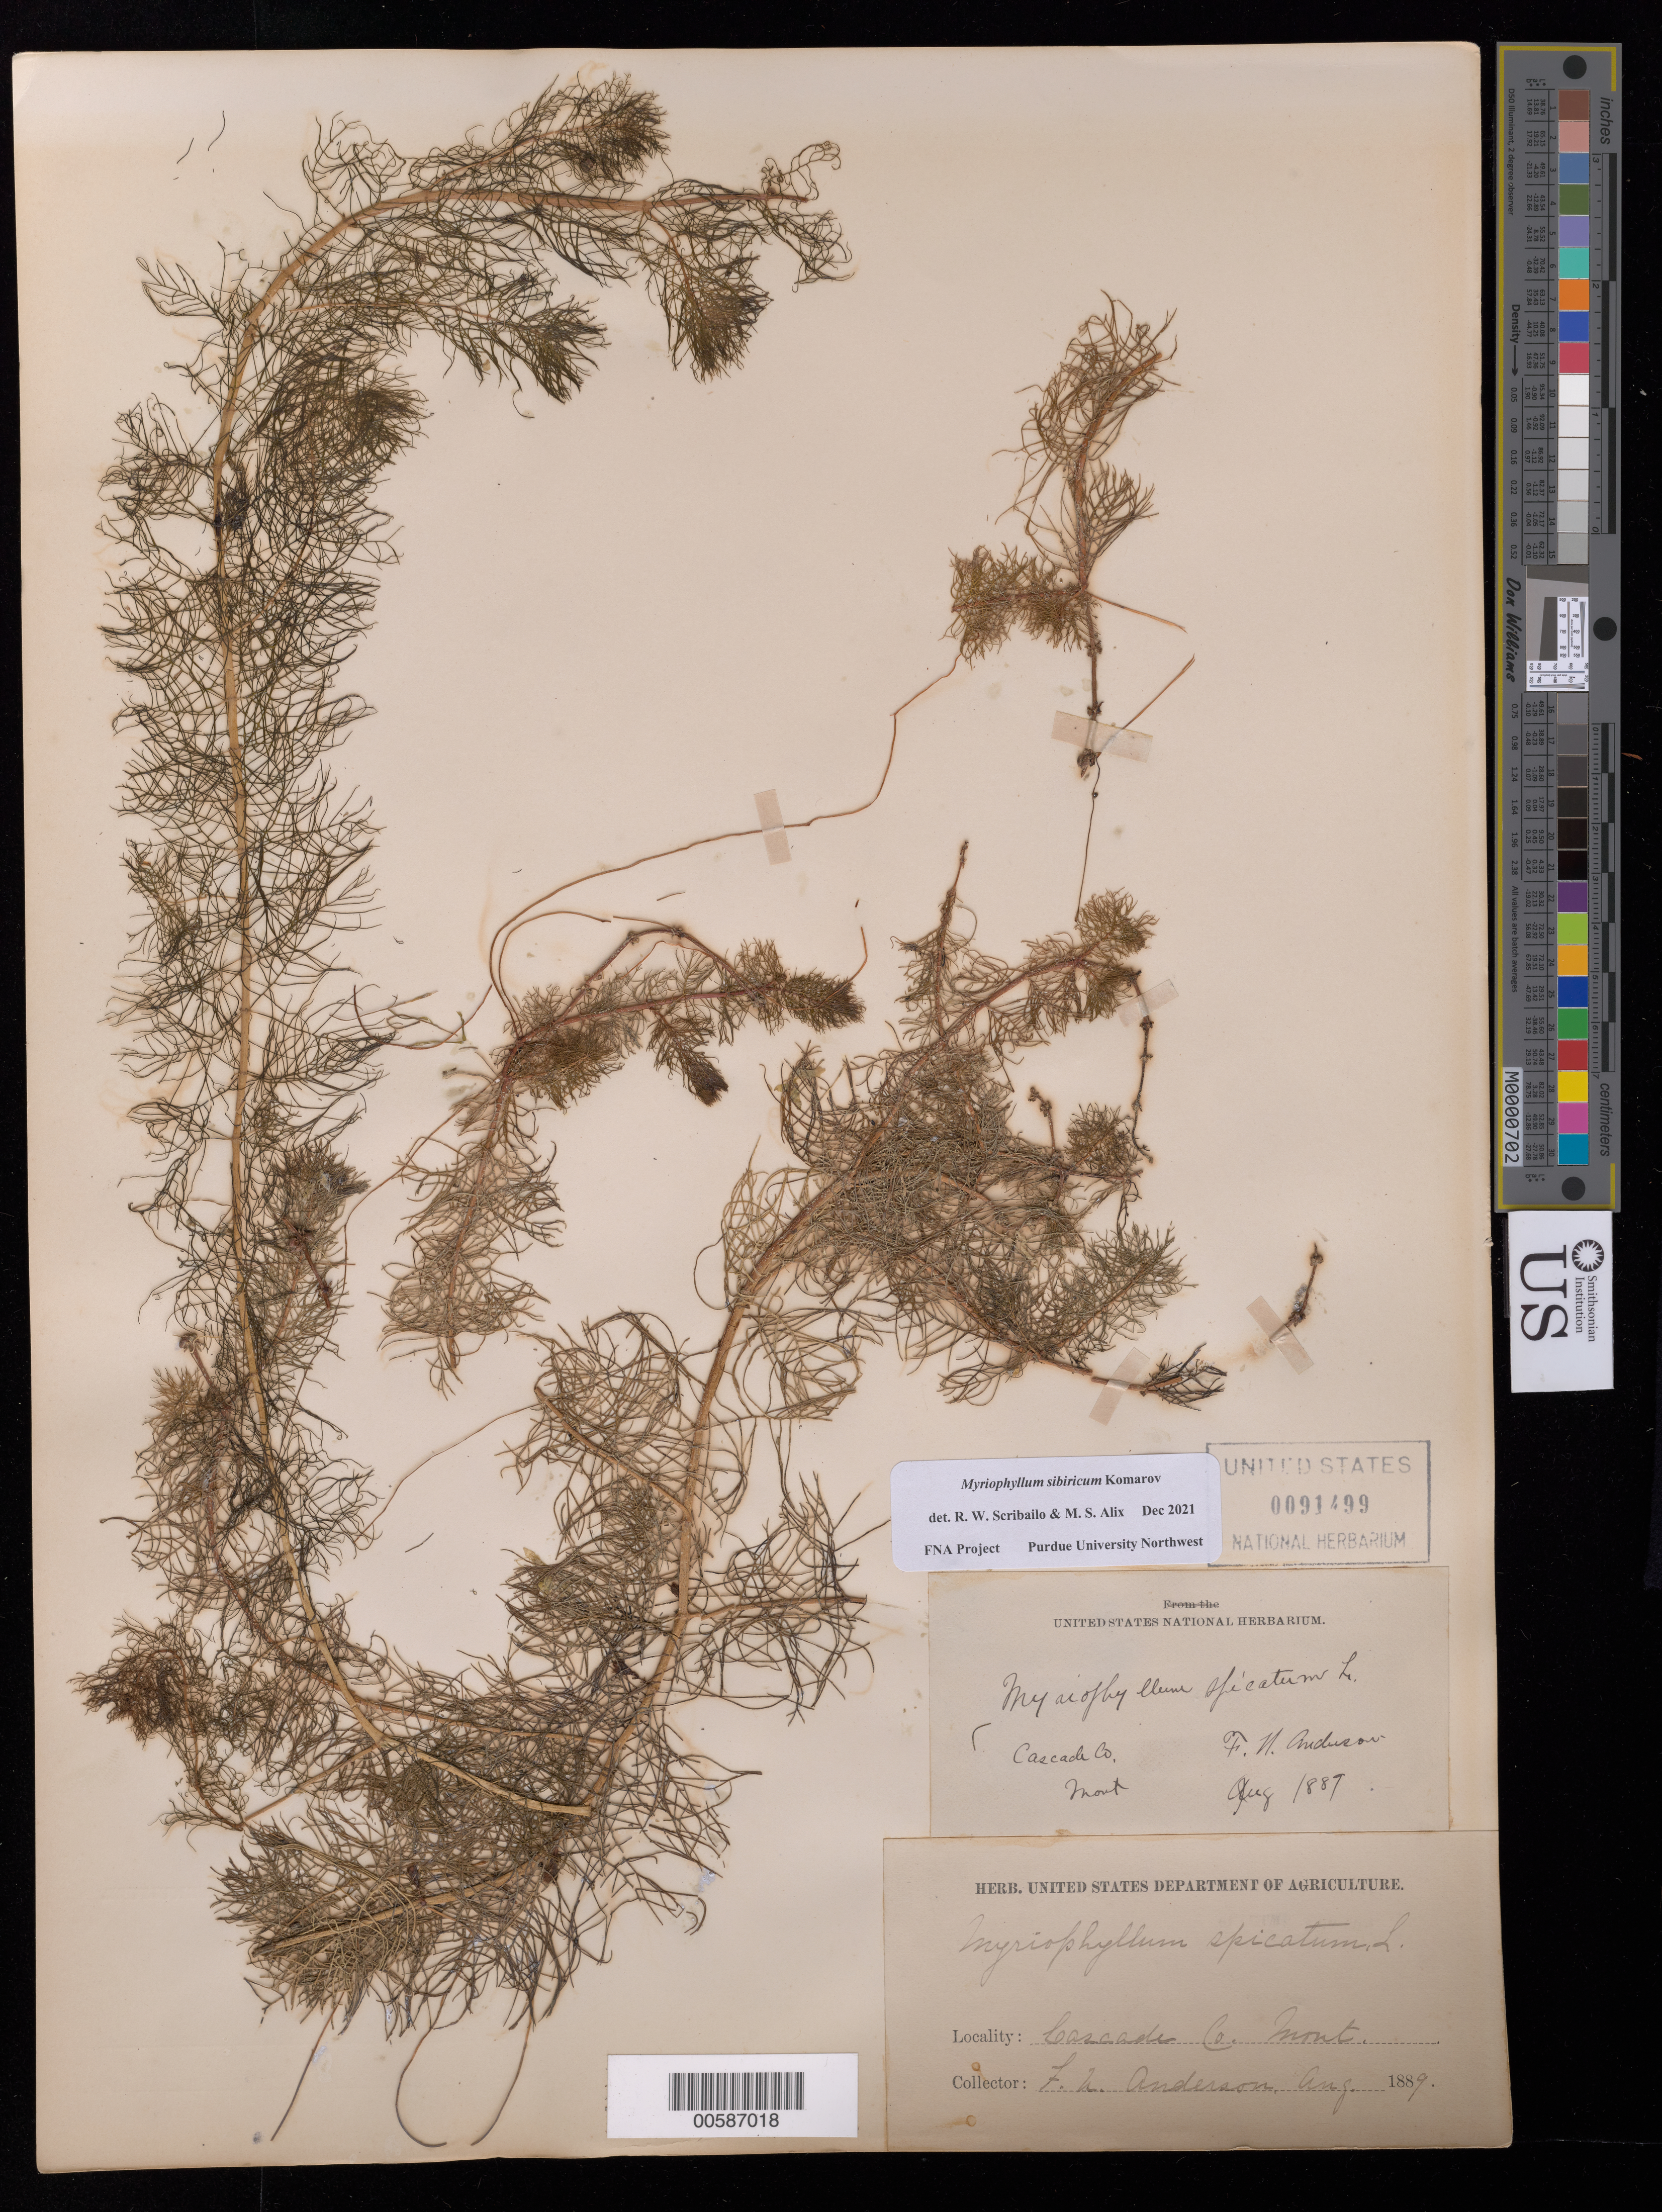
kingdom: Plantae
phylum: Tracheophyta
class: Magnoliopsida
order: Saxifragales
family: Haloragaceae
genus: Myriophyllum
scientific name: Myriophyllum sibiricum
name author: Kom.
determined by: Scribailo, R. W.; Alix, M. S.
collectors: F. M. Anderson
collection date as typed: Aug 1889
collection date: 1889-08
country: United States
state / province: Montana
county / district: Cascade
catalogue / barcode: US 91499